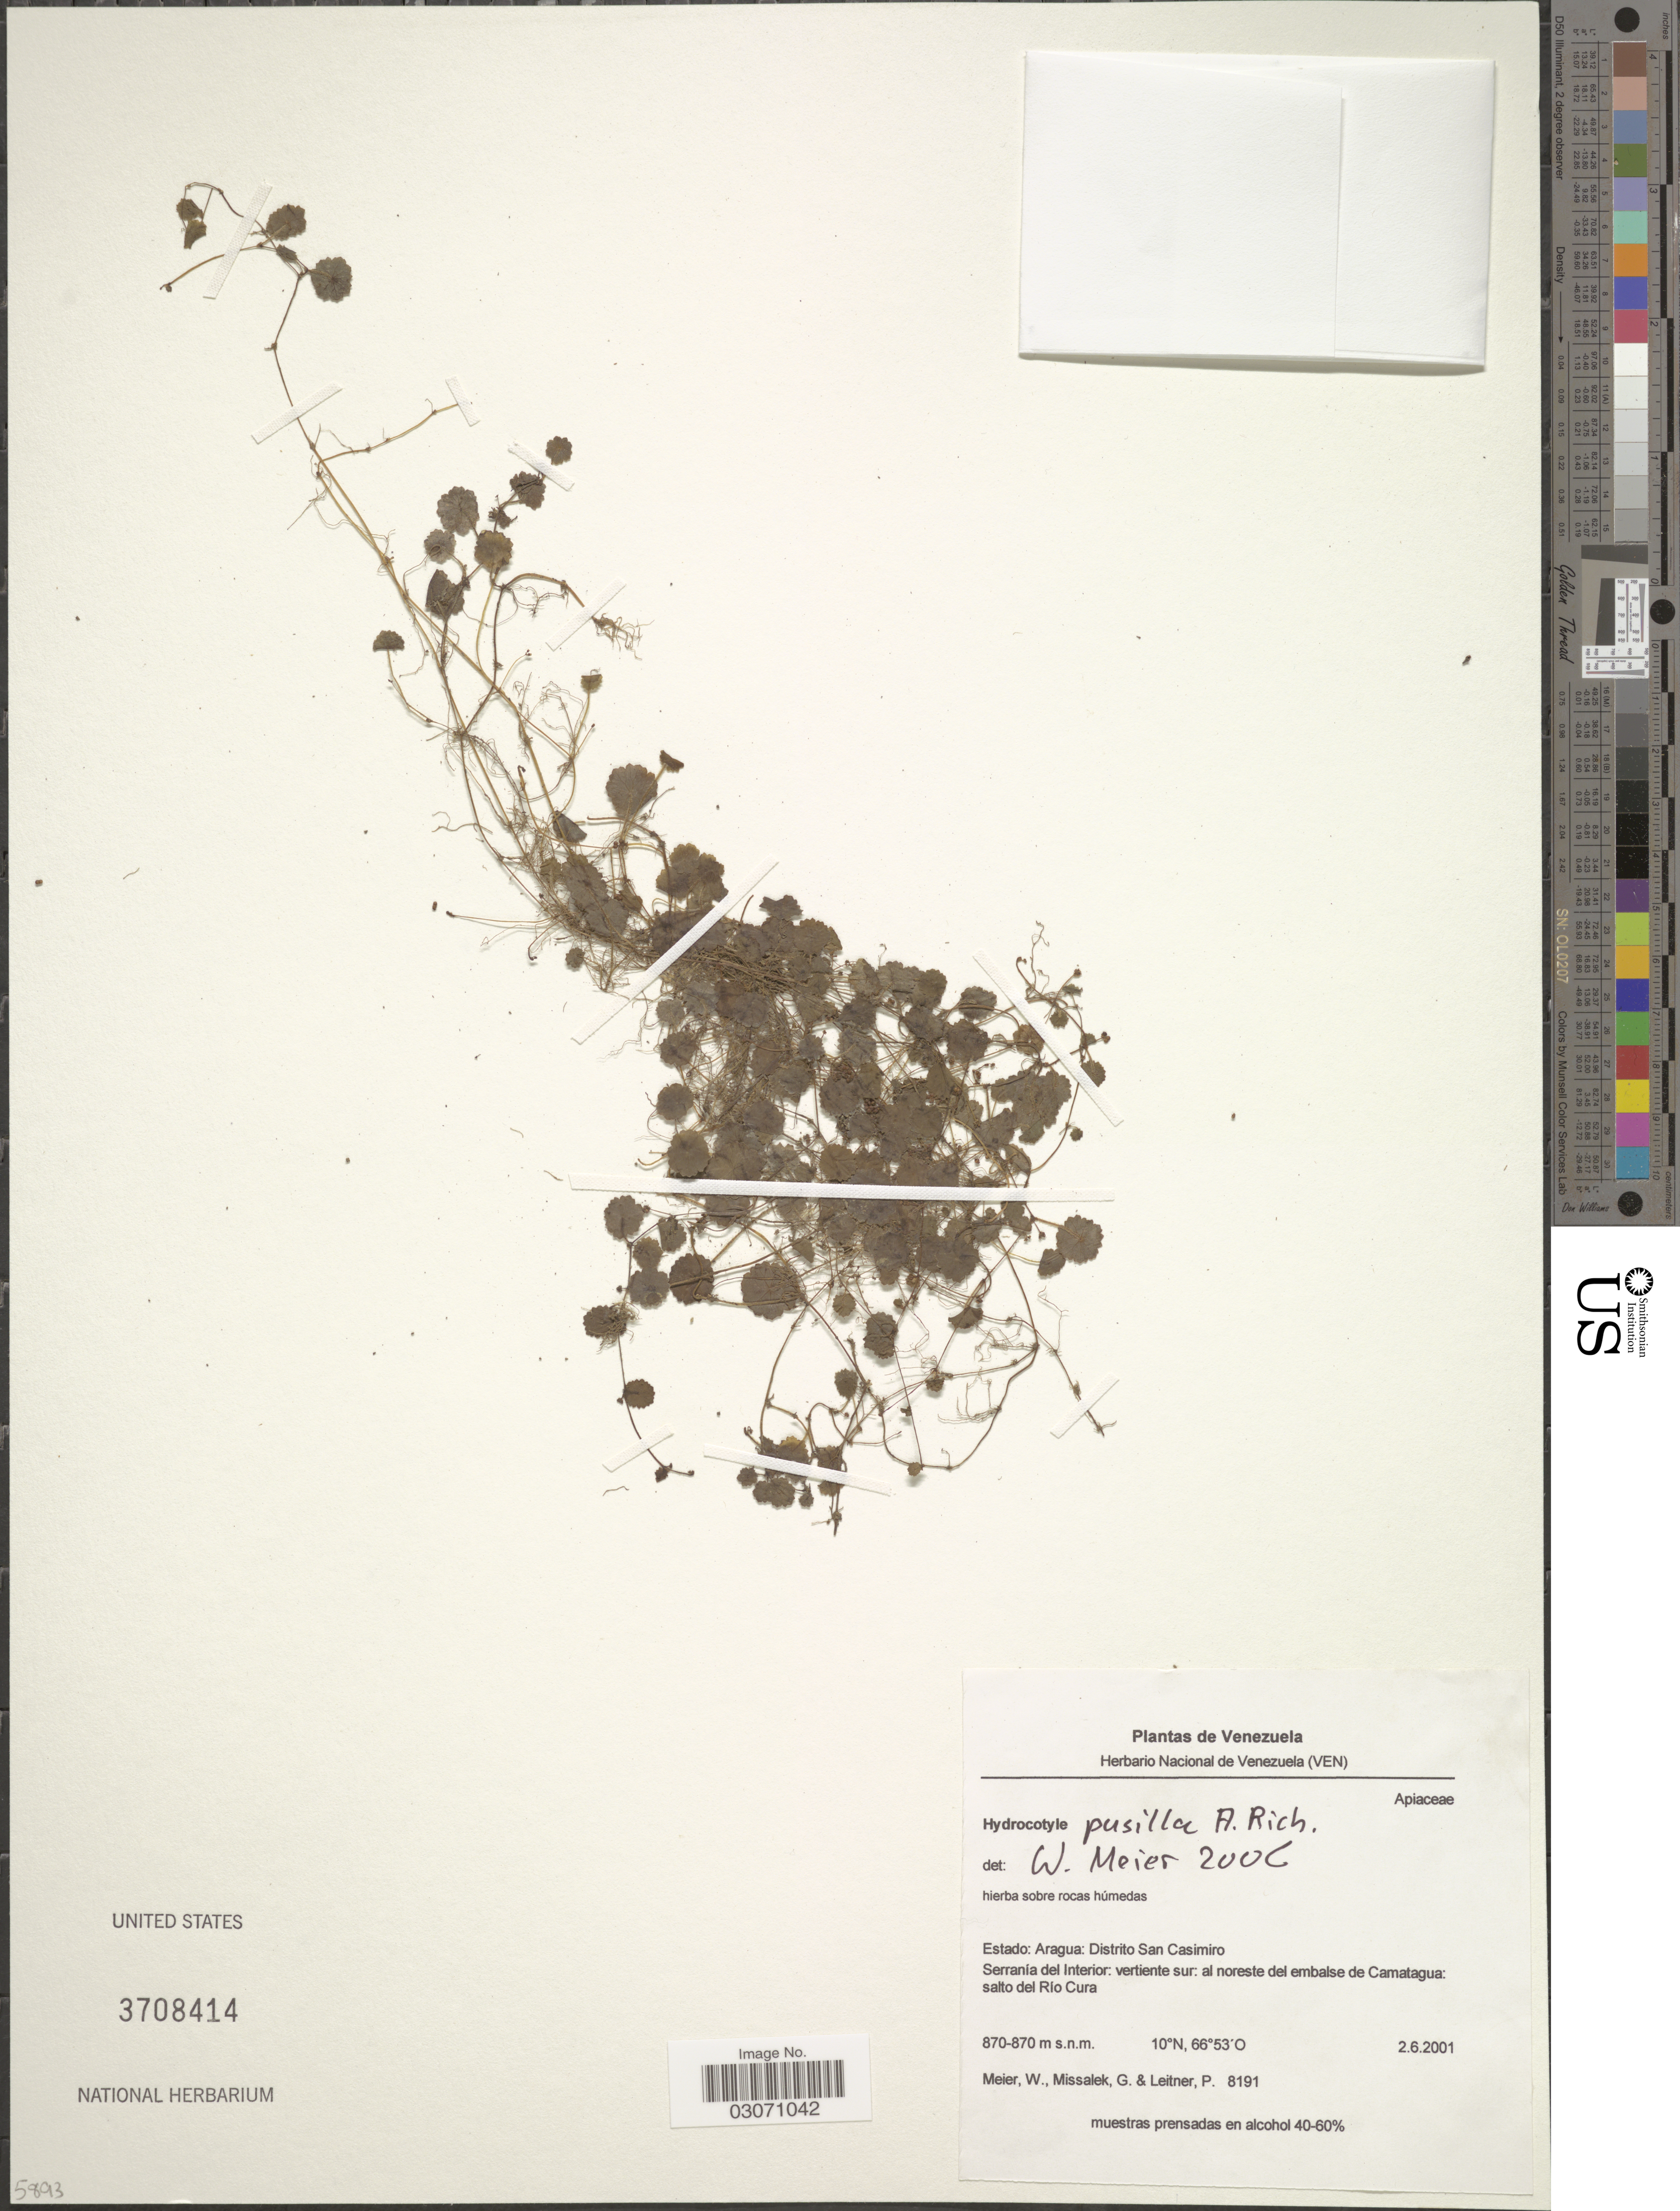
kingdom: Plantae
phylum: Tracheophyta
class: Magnoliopsida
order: Apiales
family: Araliaceae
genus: Hydrocotyle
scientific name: Hydrocotyle pusilla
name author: A. Rich.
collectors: W. Meier, G. Missalek & P. Leitner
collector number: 8191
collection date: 2001-06-02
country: Venezuela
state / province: Aragua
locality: Distrito San Casimiro, Serrania del Interior: vertiente sur: al noreste del embalse de Camatagua salto del Rio Cura.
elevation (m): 870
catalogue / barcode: US 3708414